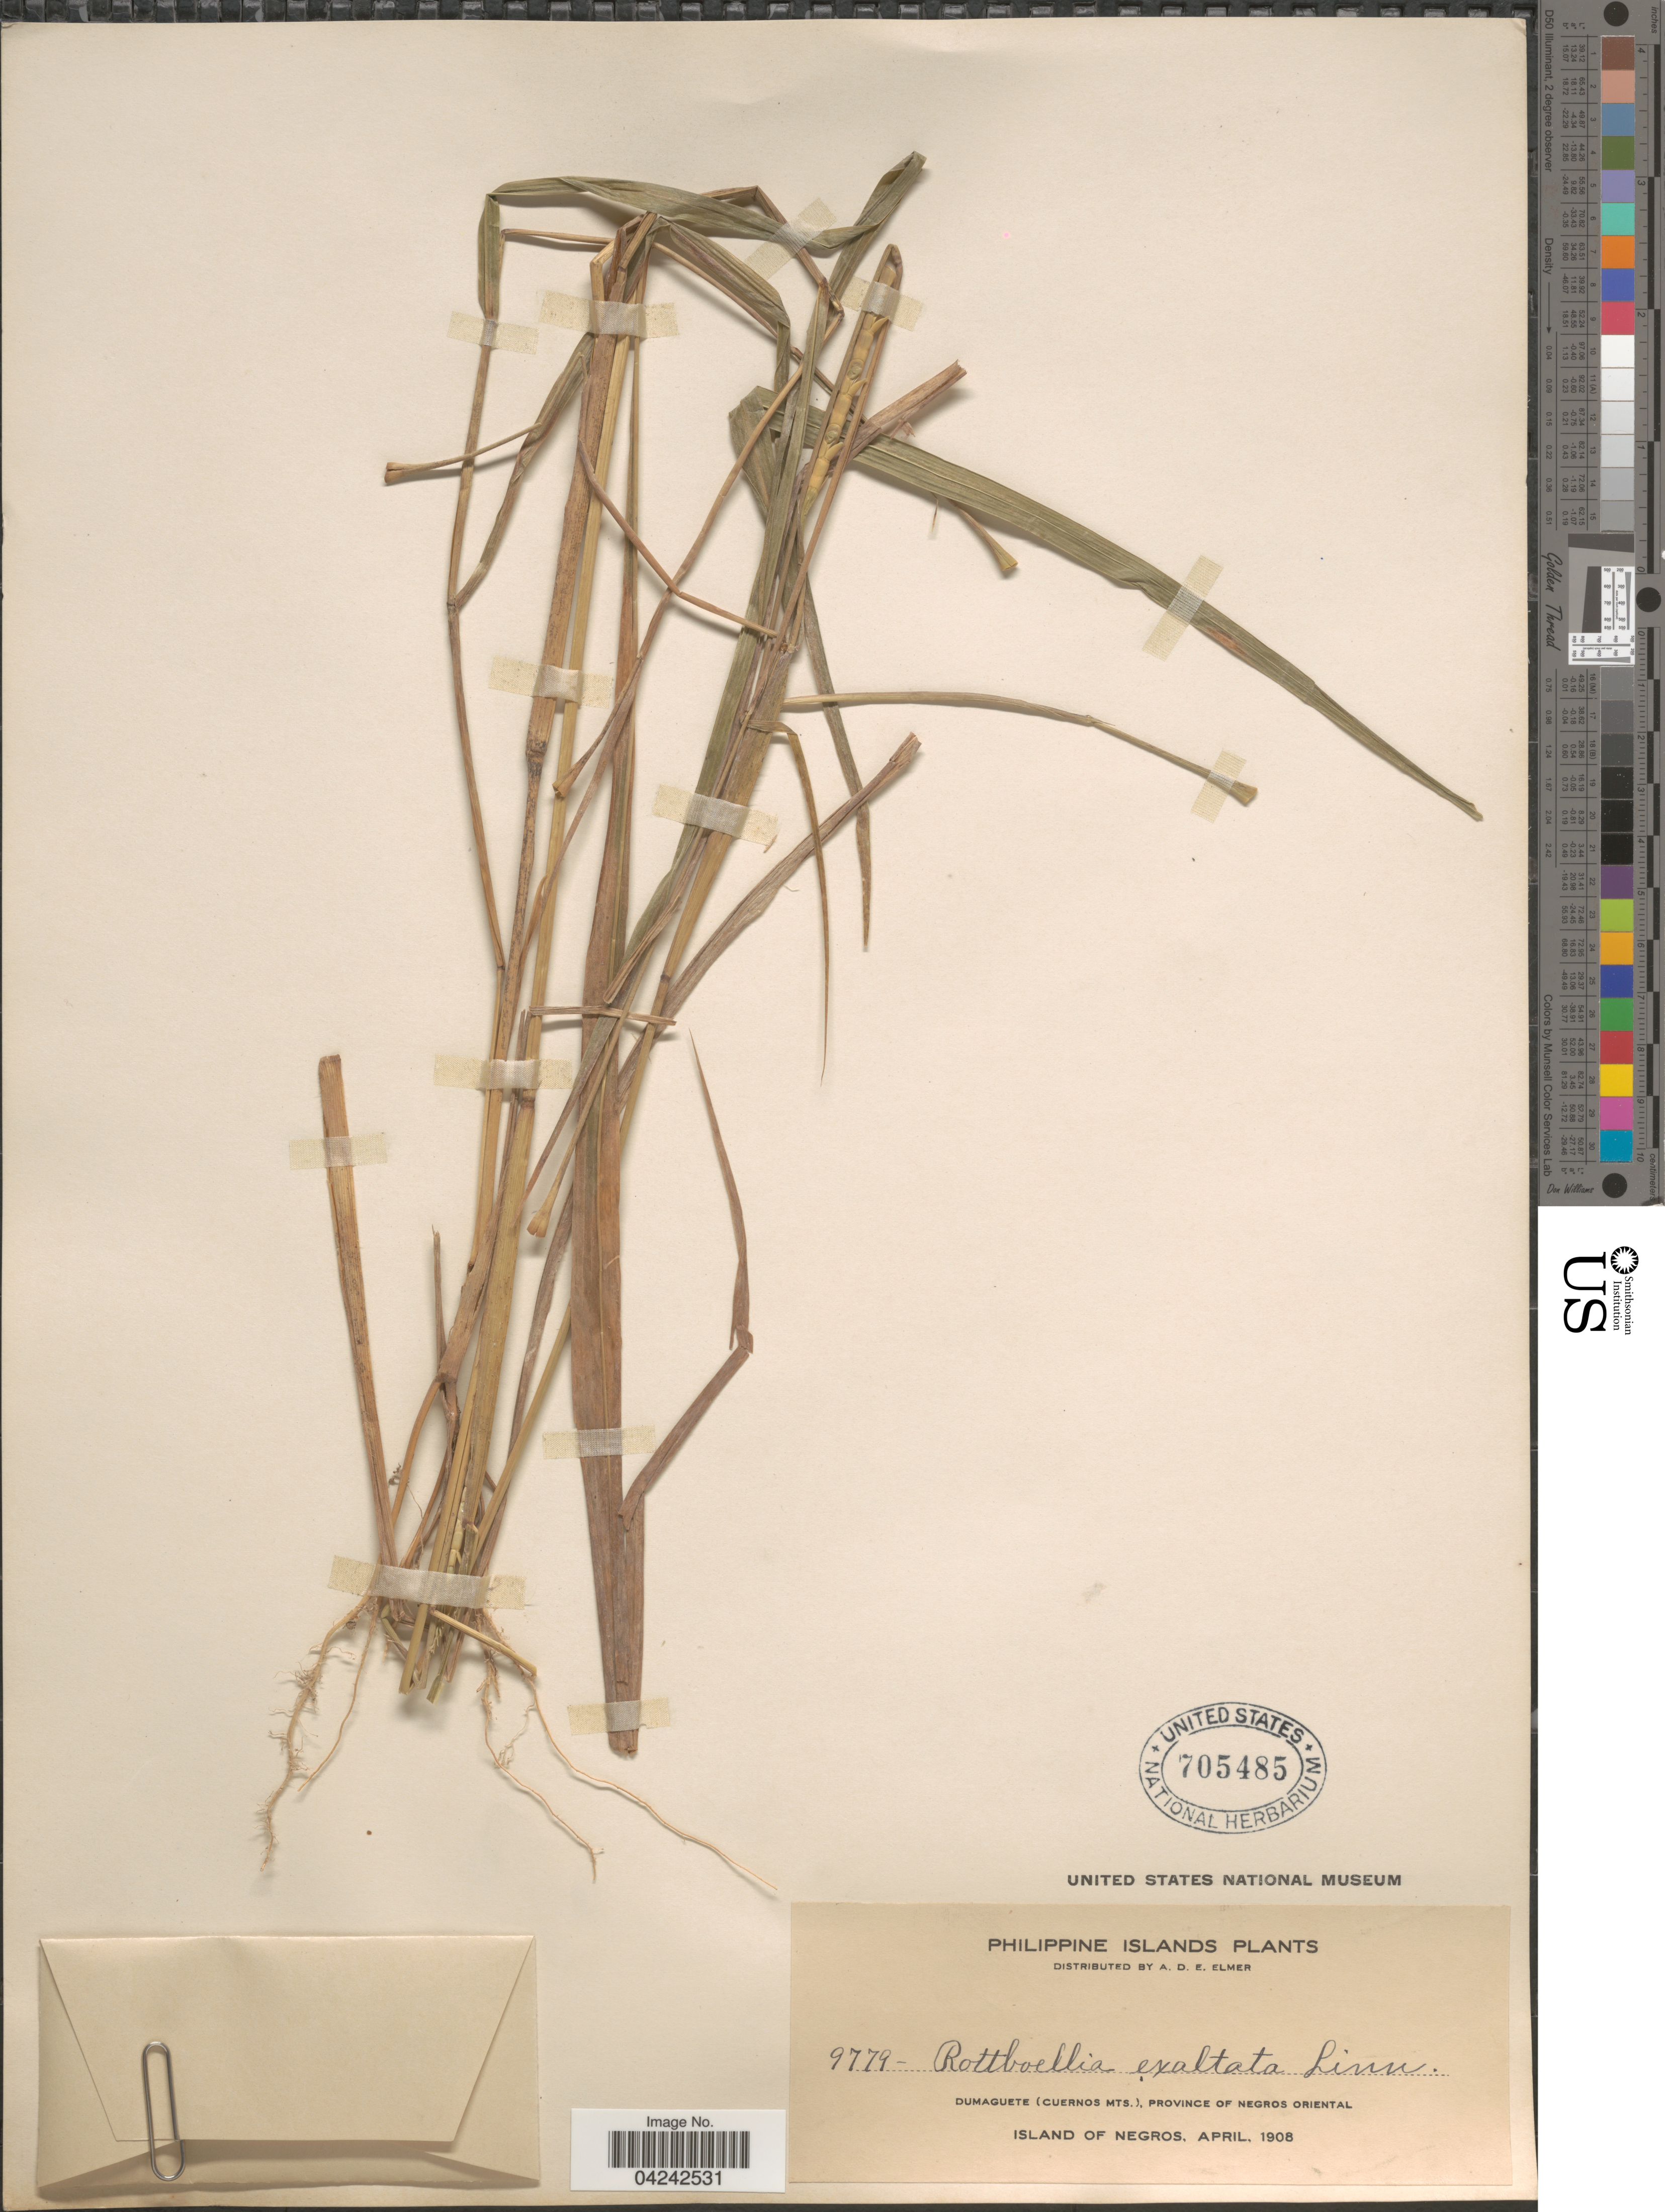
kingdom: Plantae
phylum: Tracheophyta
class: Liliopsida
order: Poales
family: Poaceae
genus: Rottboellia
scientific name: Rottboellia cochinchinensis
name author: (Lour.) Clayton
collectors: A. D. E. Elmer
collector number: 9779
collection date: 1908-04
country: Philippines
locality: Dumaguete (Cuernos Mts.), Province of Negros Oriental. Island of Negros.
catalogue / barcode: US 705485